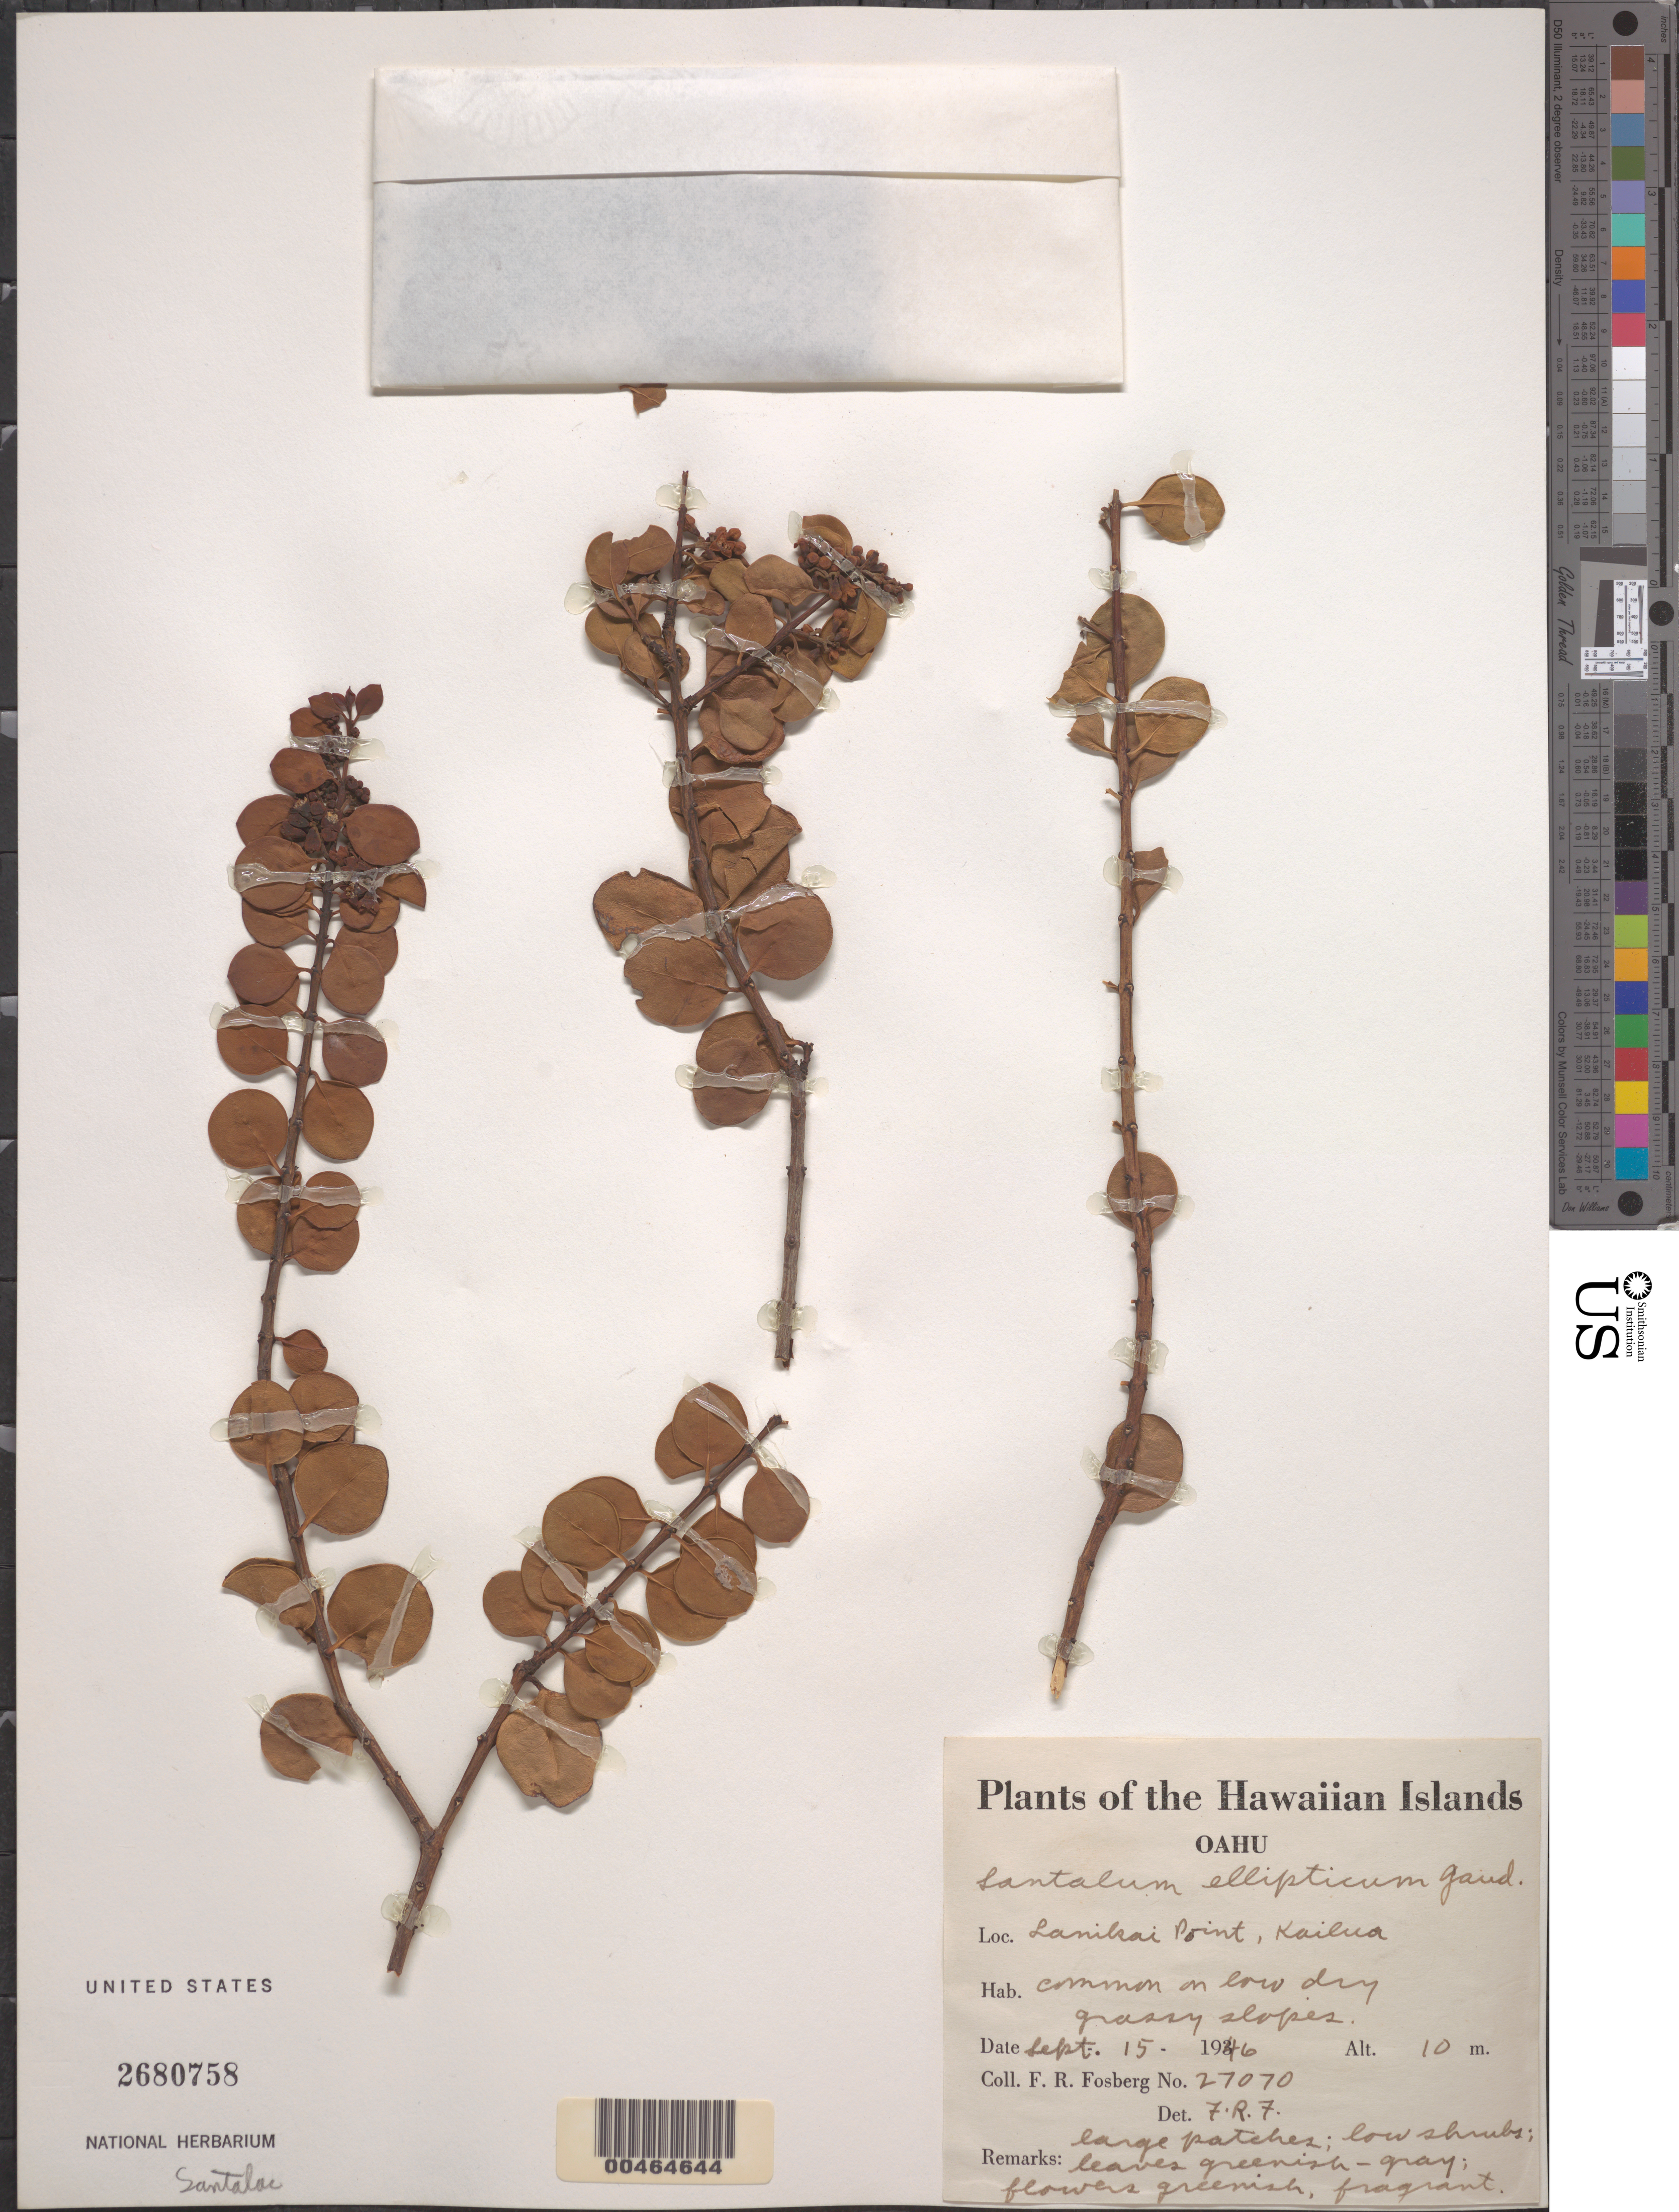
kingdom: Plantae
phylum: Tracheophyta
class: Magnoliopsida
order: Santalales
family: Santalaceae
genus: Santalum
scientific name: Santalum ellipticum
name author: Gaudich.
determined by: Fosberg, F. R.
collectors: F. R. Fosberg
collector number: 27070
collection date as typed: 15 Sep 1946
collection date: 1946-09-15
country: United States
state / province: Hawaii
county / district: Honolulu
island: Oahu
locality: Lanikai Point, Kailua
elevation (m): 10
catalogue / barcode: US 2680758